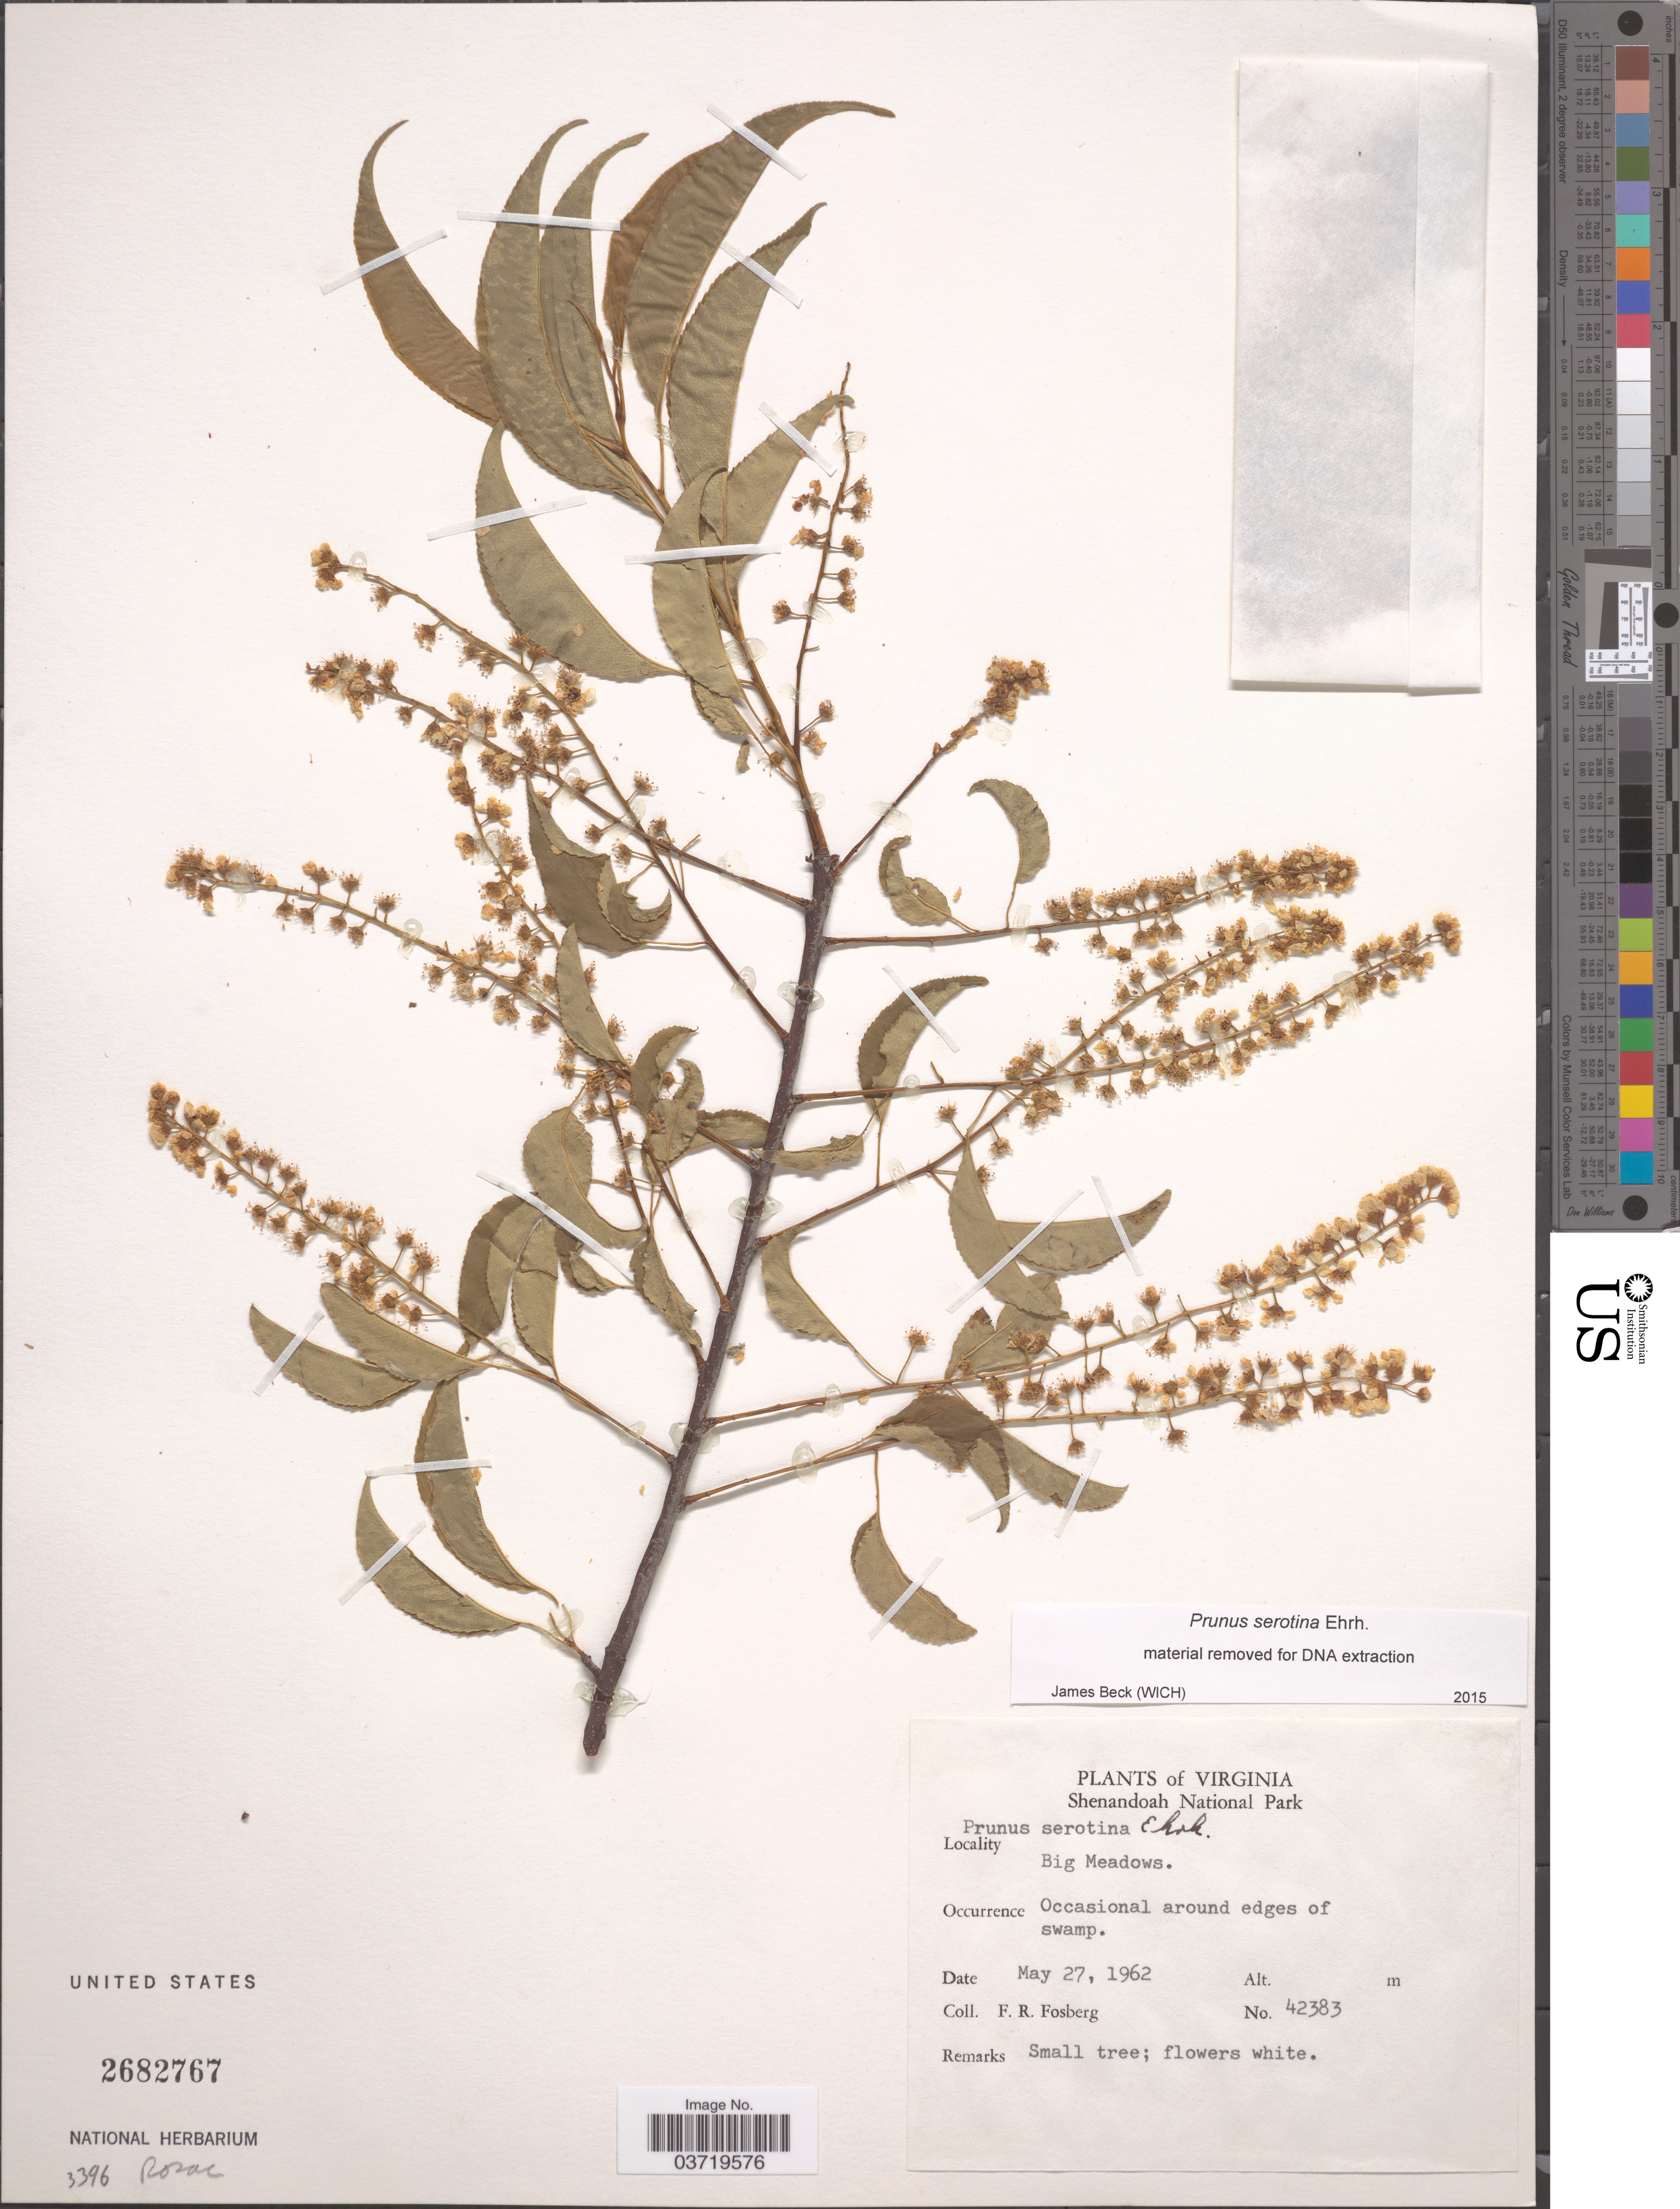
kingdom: Plantae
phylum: Tracheophyta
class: Magnoliopsida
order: Rosales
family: Rosaceae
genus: Prunus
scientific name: Prunus serotina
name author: Ehrh.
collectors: F. R. Fosberg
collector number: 42383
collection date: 1962-05-27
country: United States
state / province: Virginia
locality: Shenandoah National Park. Big Meadows.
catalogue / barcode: US 2682767